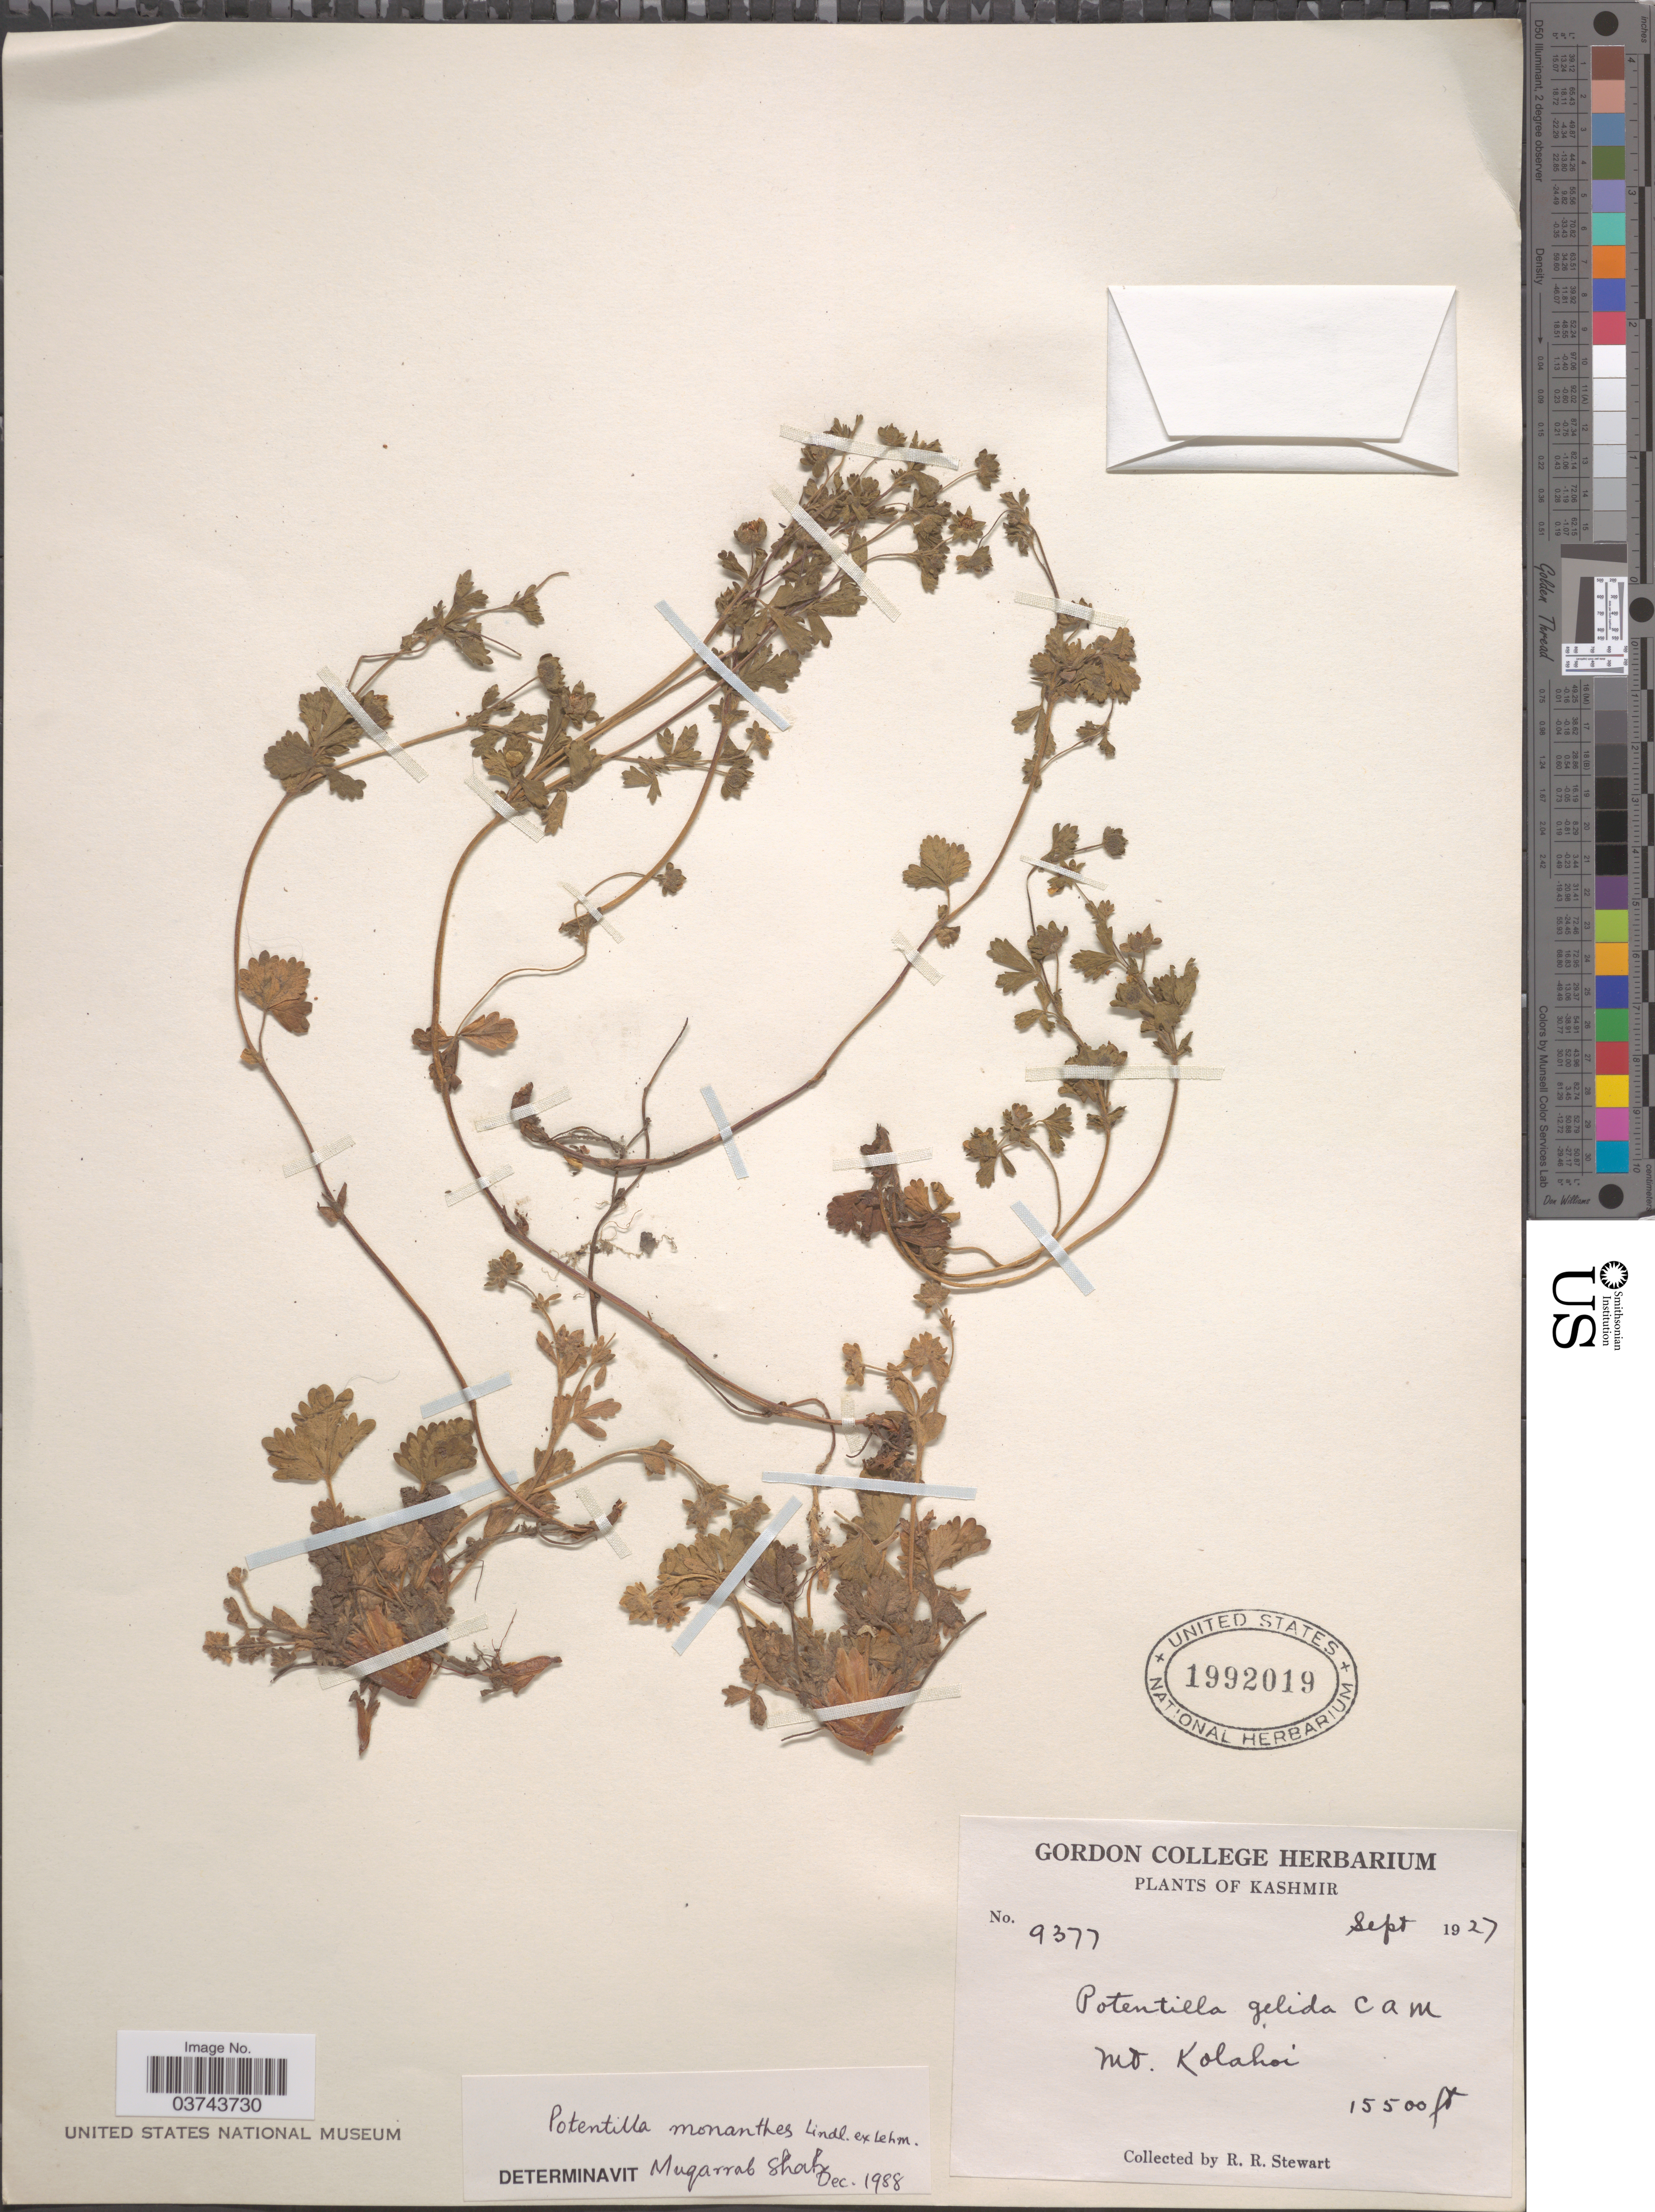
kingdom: Plantae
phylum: Tracheophyta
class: Magnoliopsida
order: Rosales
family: Rosaceae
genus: Potentilla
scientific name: Potentilla monanthes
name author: Lindl.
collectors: R. Stewart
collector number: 9377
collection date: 1927-09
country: India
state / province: Jammu and Kashmir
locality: Kashmir. Mt. Kolahoi.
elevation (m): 4724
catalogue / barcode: US 1992019